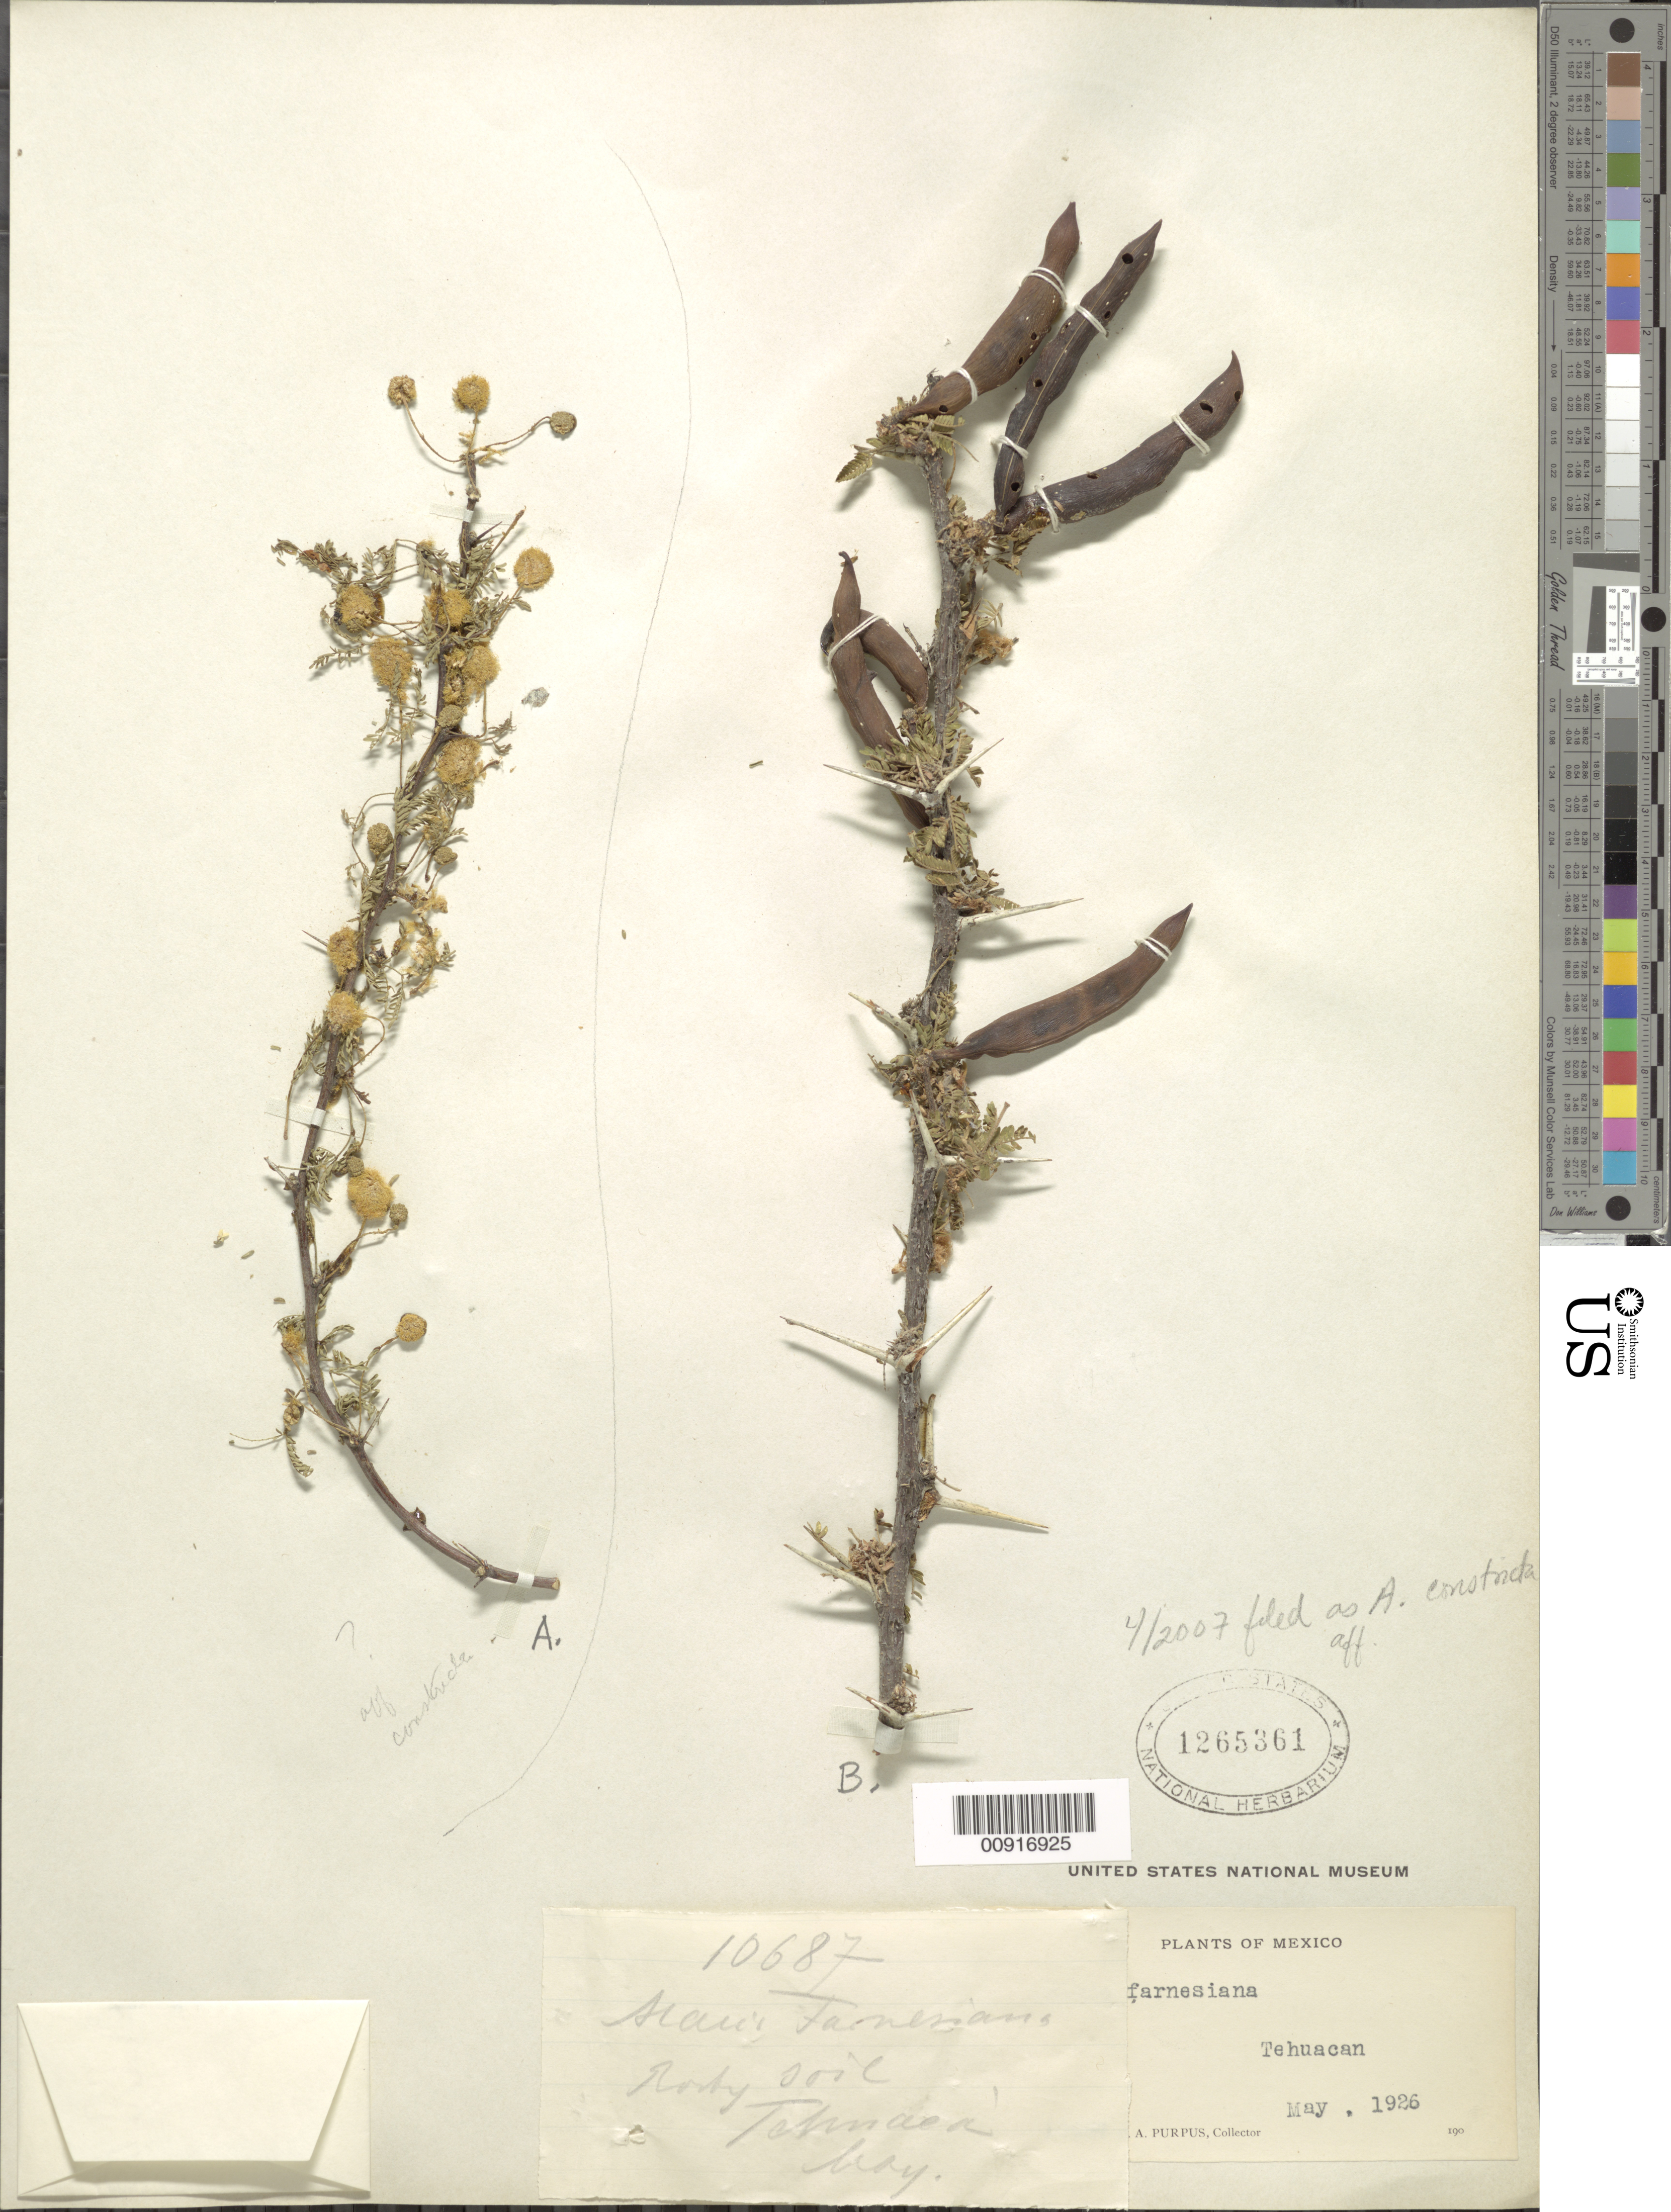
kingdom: Plantae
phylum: Tracheophyta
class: Magnoliopsida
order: Fabales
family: Fabaceae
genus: Vachellia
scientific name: Vachellia sp.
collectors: C. A. Purpus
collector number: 10687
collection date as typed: May 1926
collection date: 1926-05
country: Mexico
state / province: Puebla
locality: Tehuacan.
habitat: Rocky soil.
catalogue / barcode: US 1265361